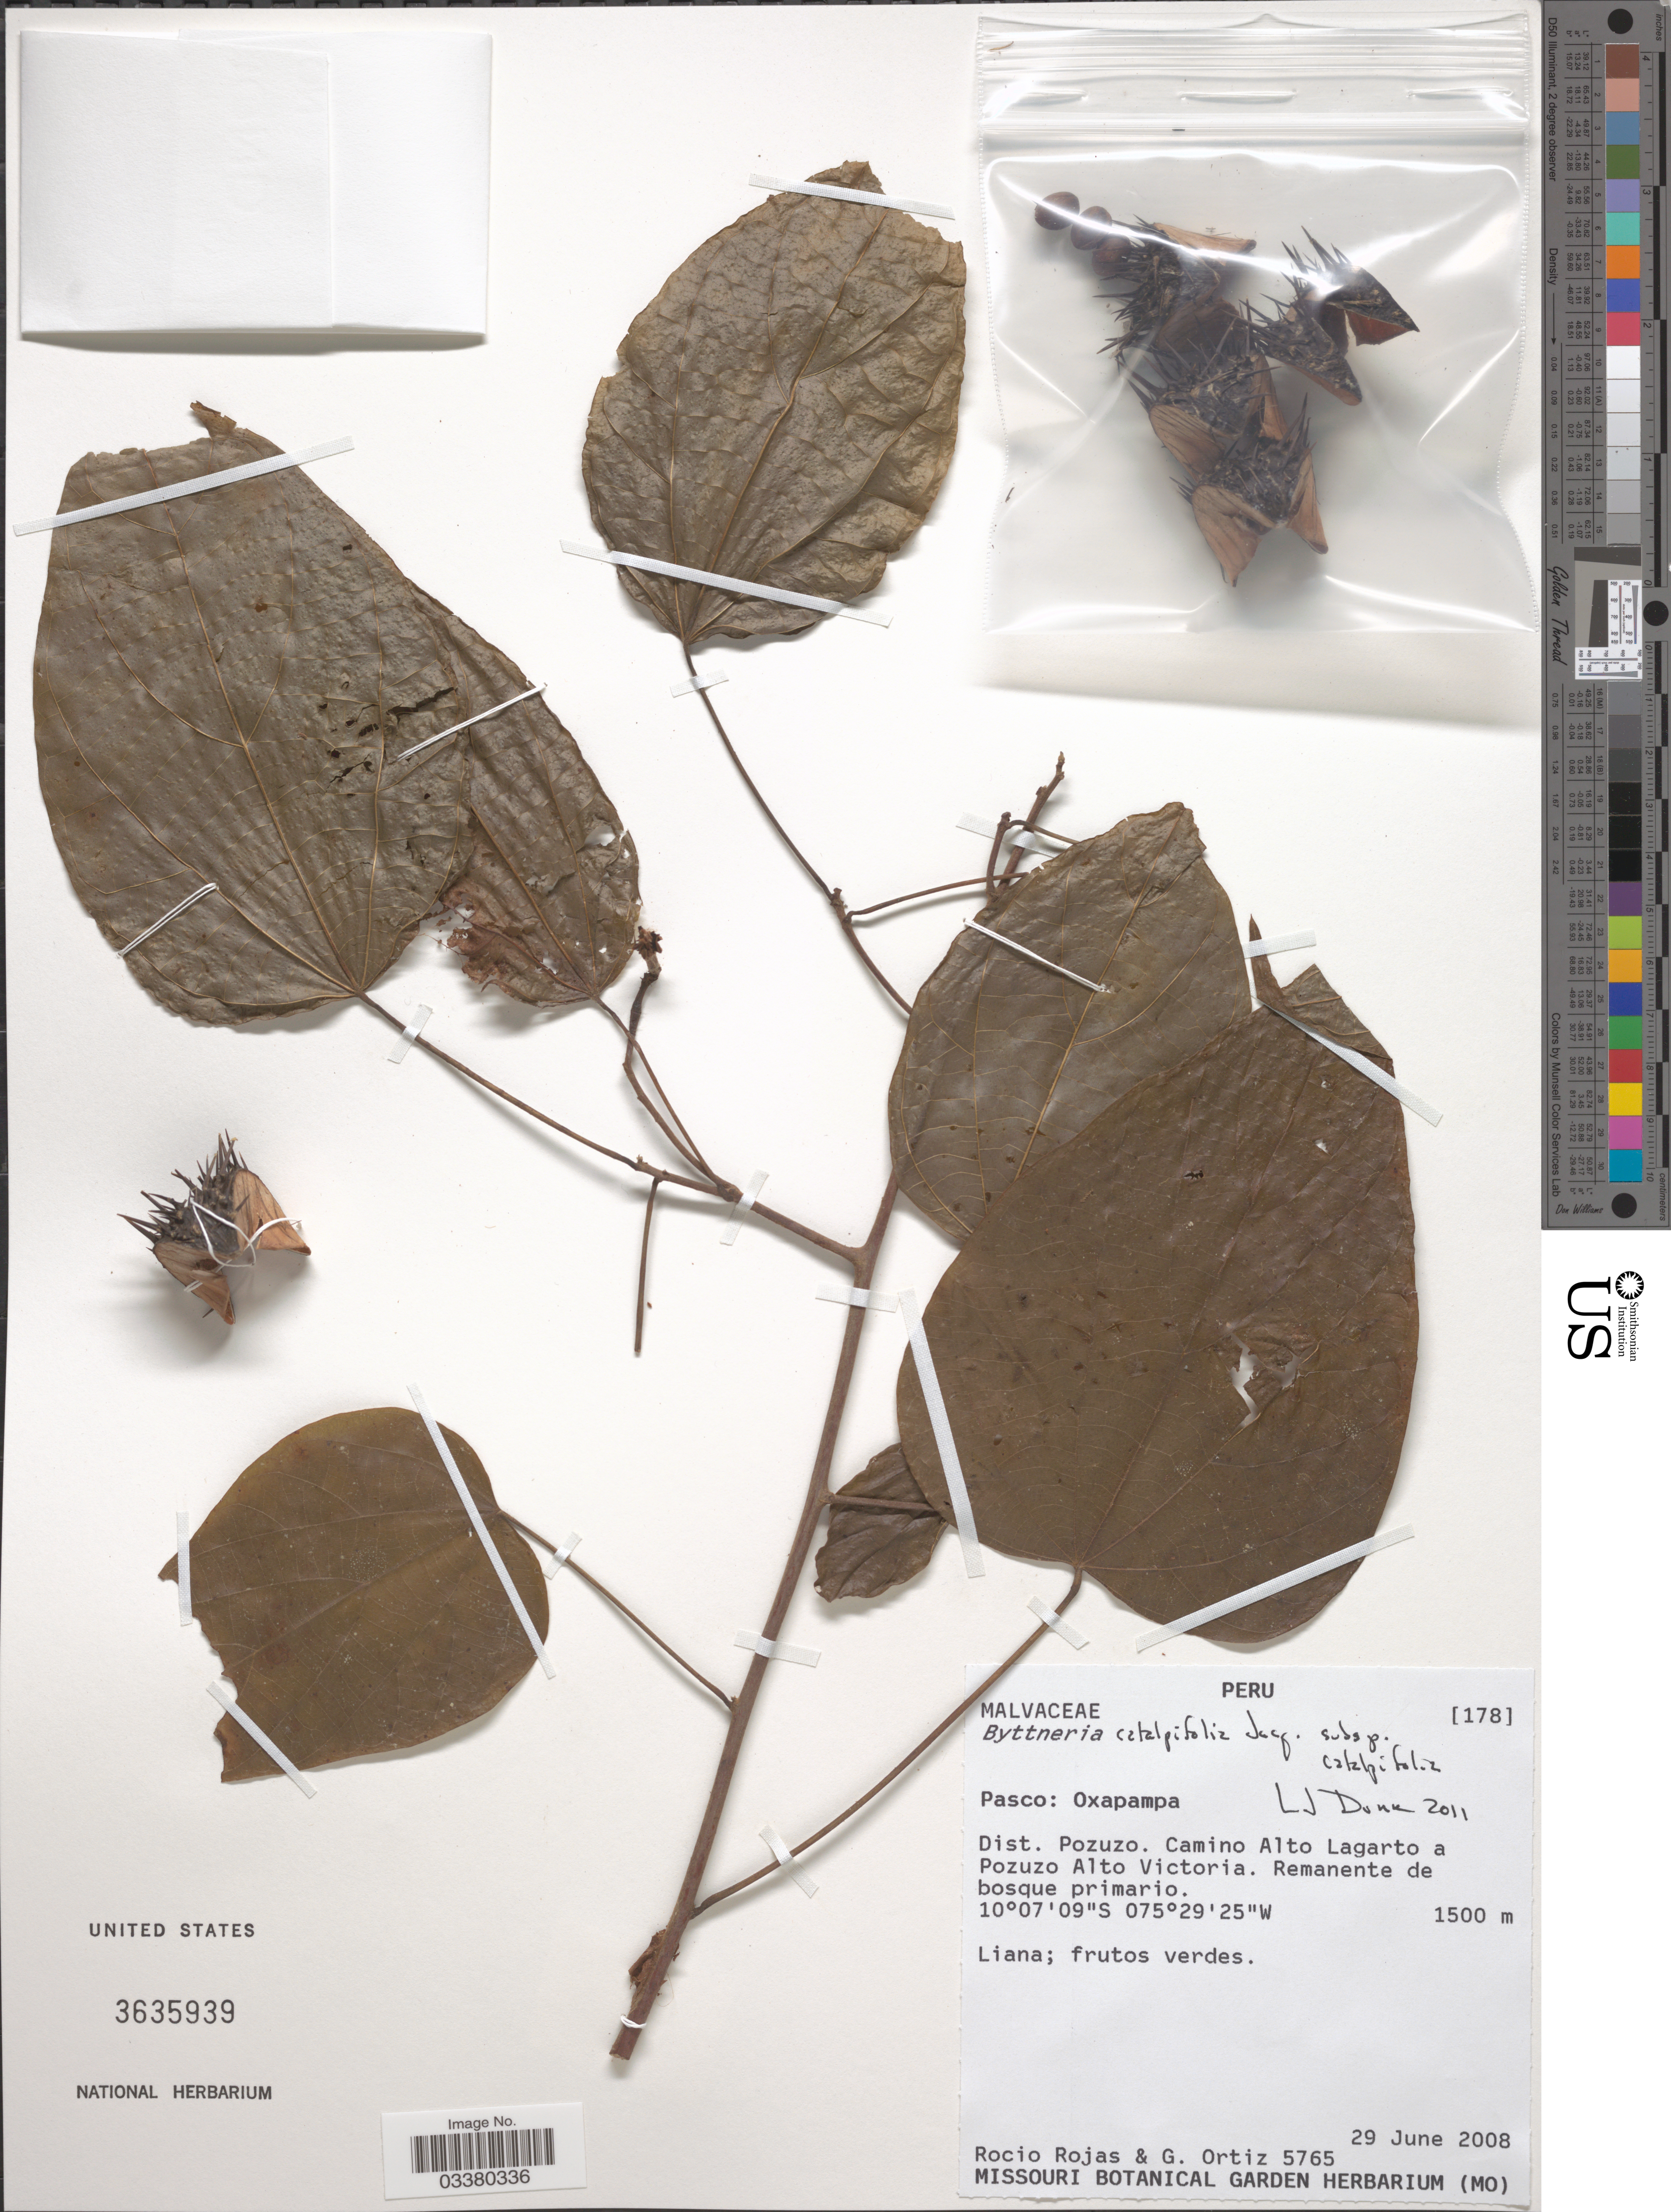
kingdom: Plantae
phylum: Tracheophyta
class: Magnoliopsida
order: Malvales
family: Malvaceae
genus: Byttneria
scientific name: Byttneria catalpifolia subsp. catalpifolia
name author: Jacq.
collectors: R. Rojas & G. Ortiz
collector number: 5765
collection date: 2008-06-29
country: Peru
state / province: Pasco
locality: Oxapampa. Dist. Pozuzo. Camino Alto Lagarto a Pozuzo Alto Victoria.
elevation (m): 1500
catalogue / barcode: US 3635939